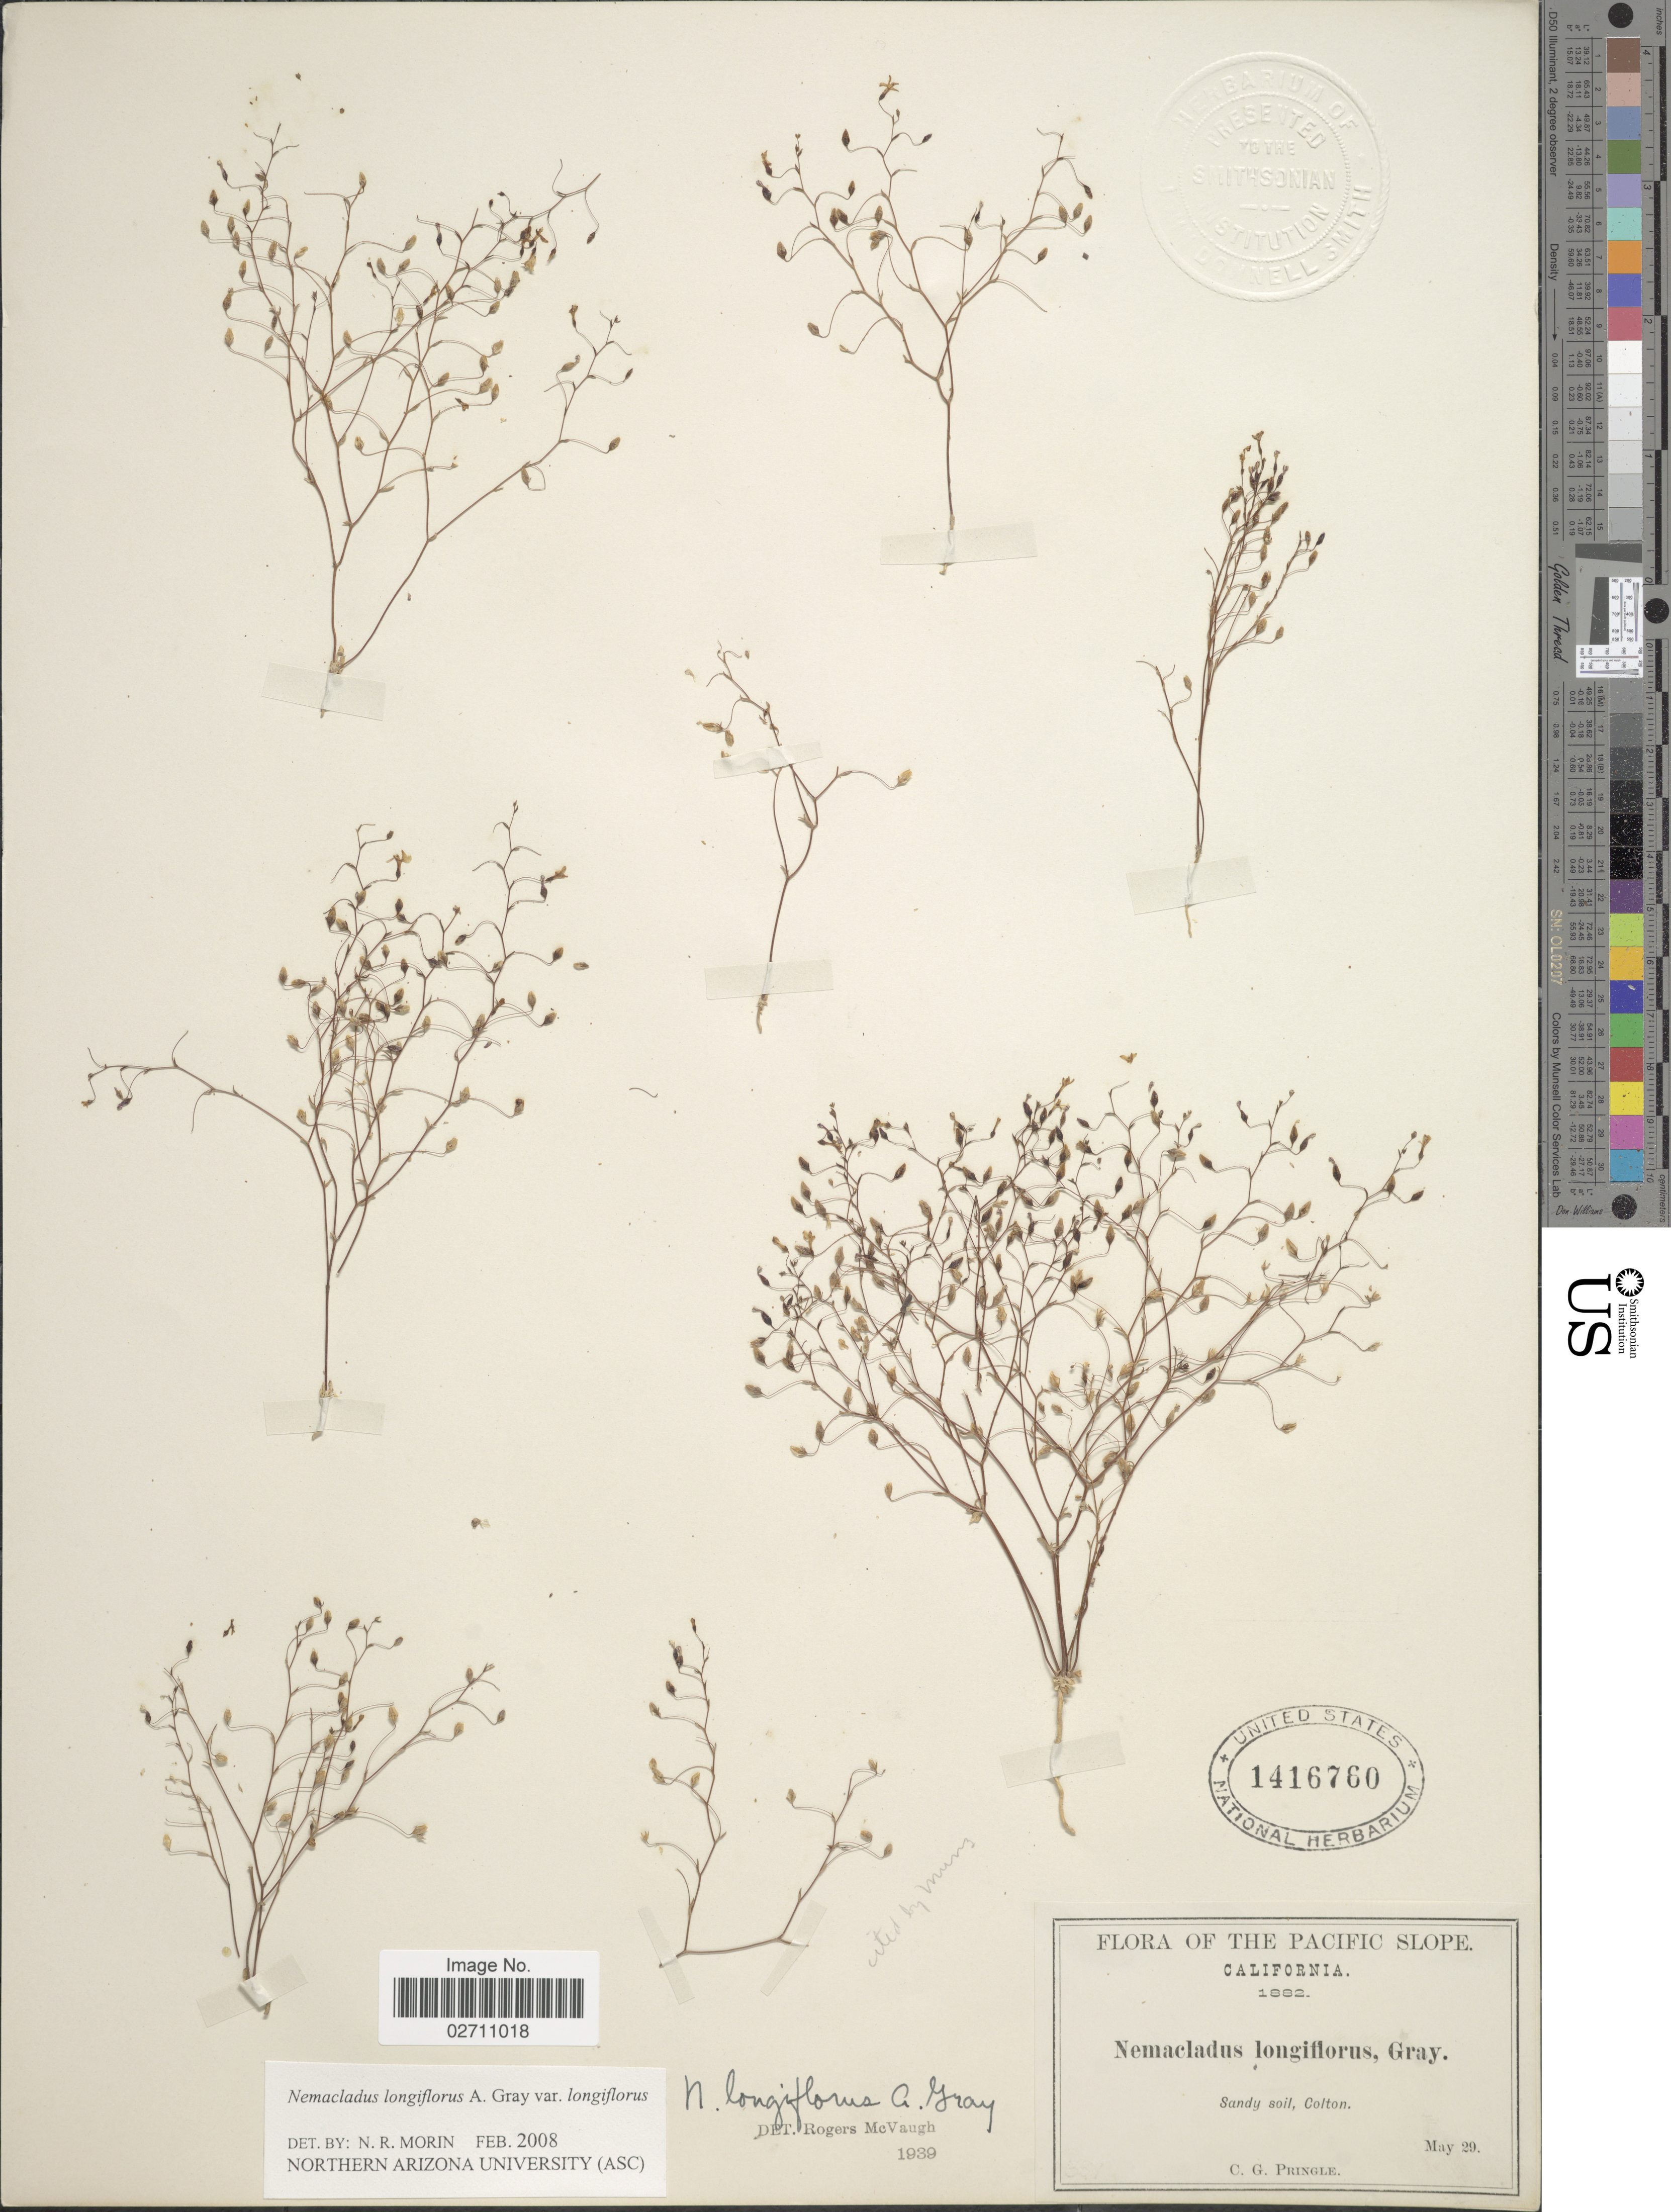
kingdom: Plantae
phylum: Tracheophyta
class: Magnoliopsida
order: Asterales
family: Campanulaceae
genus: Nemacladus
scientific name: Nemacladus longiflorus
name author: A. Gray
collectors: C. G. Pringle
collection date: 1882-05-29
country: United States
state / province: California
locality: The Pacific Slope, California, Sandy soil, Colton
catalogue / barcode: US 1416760